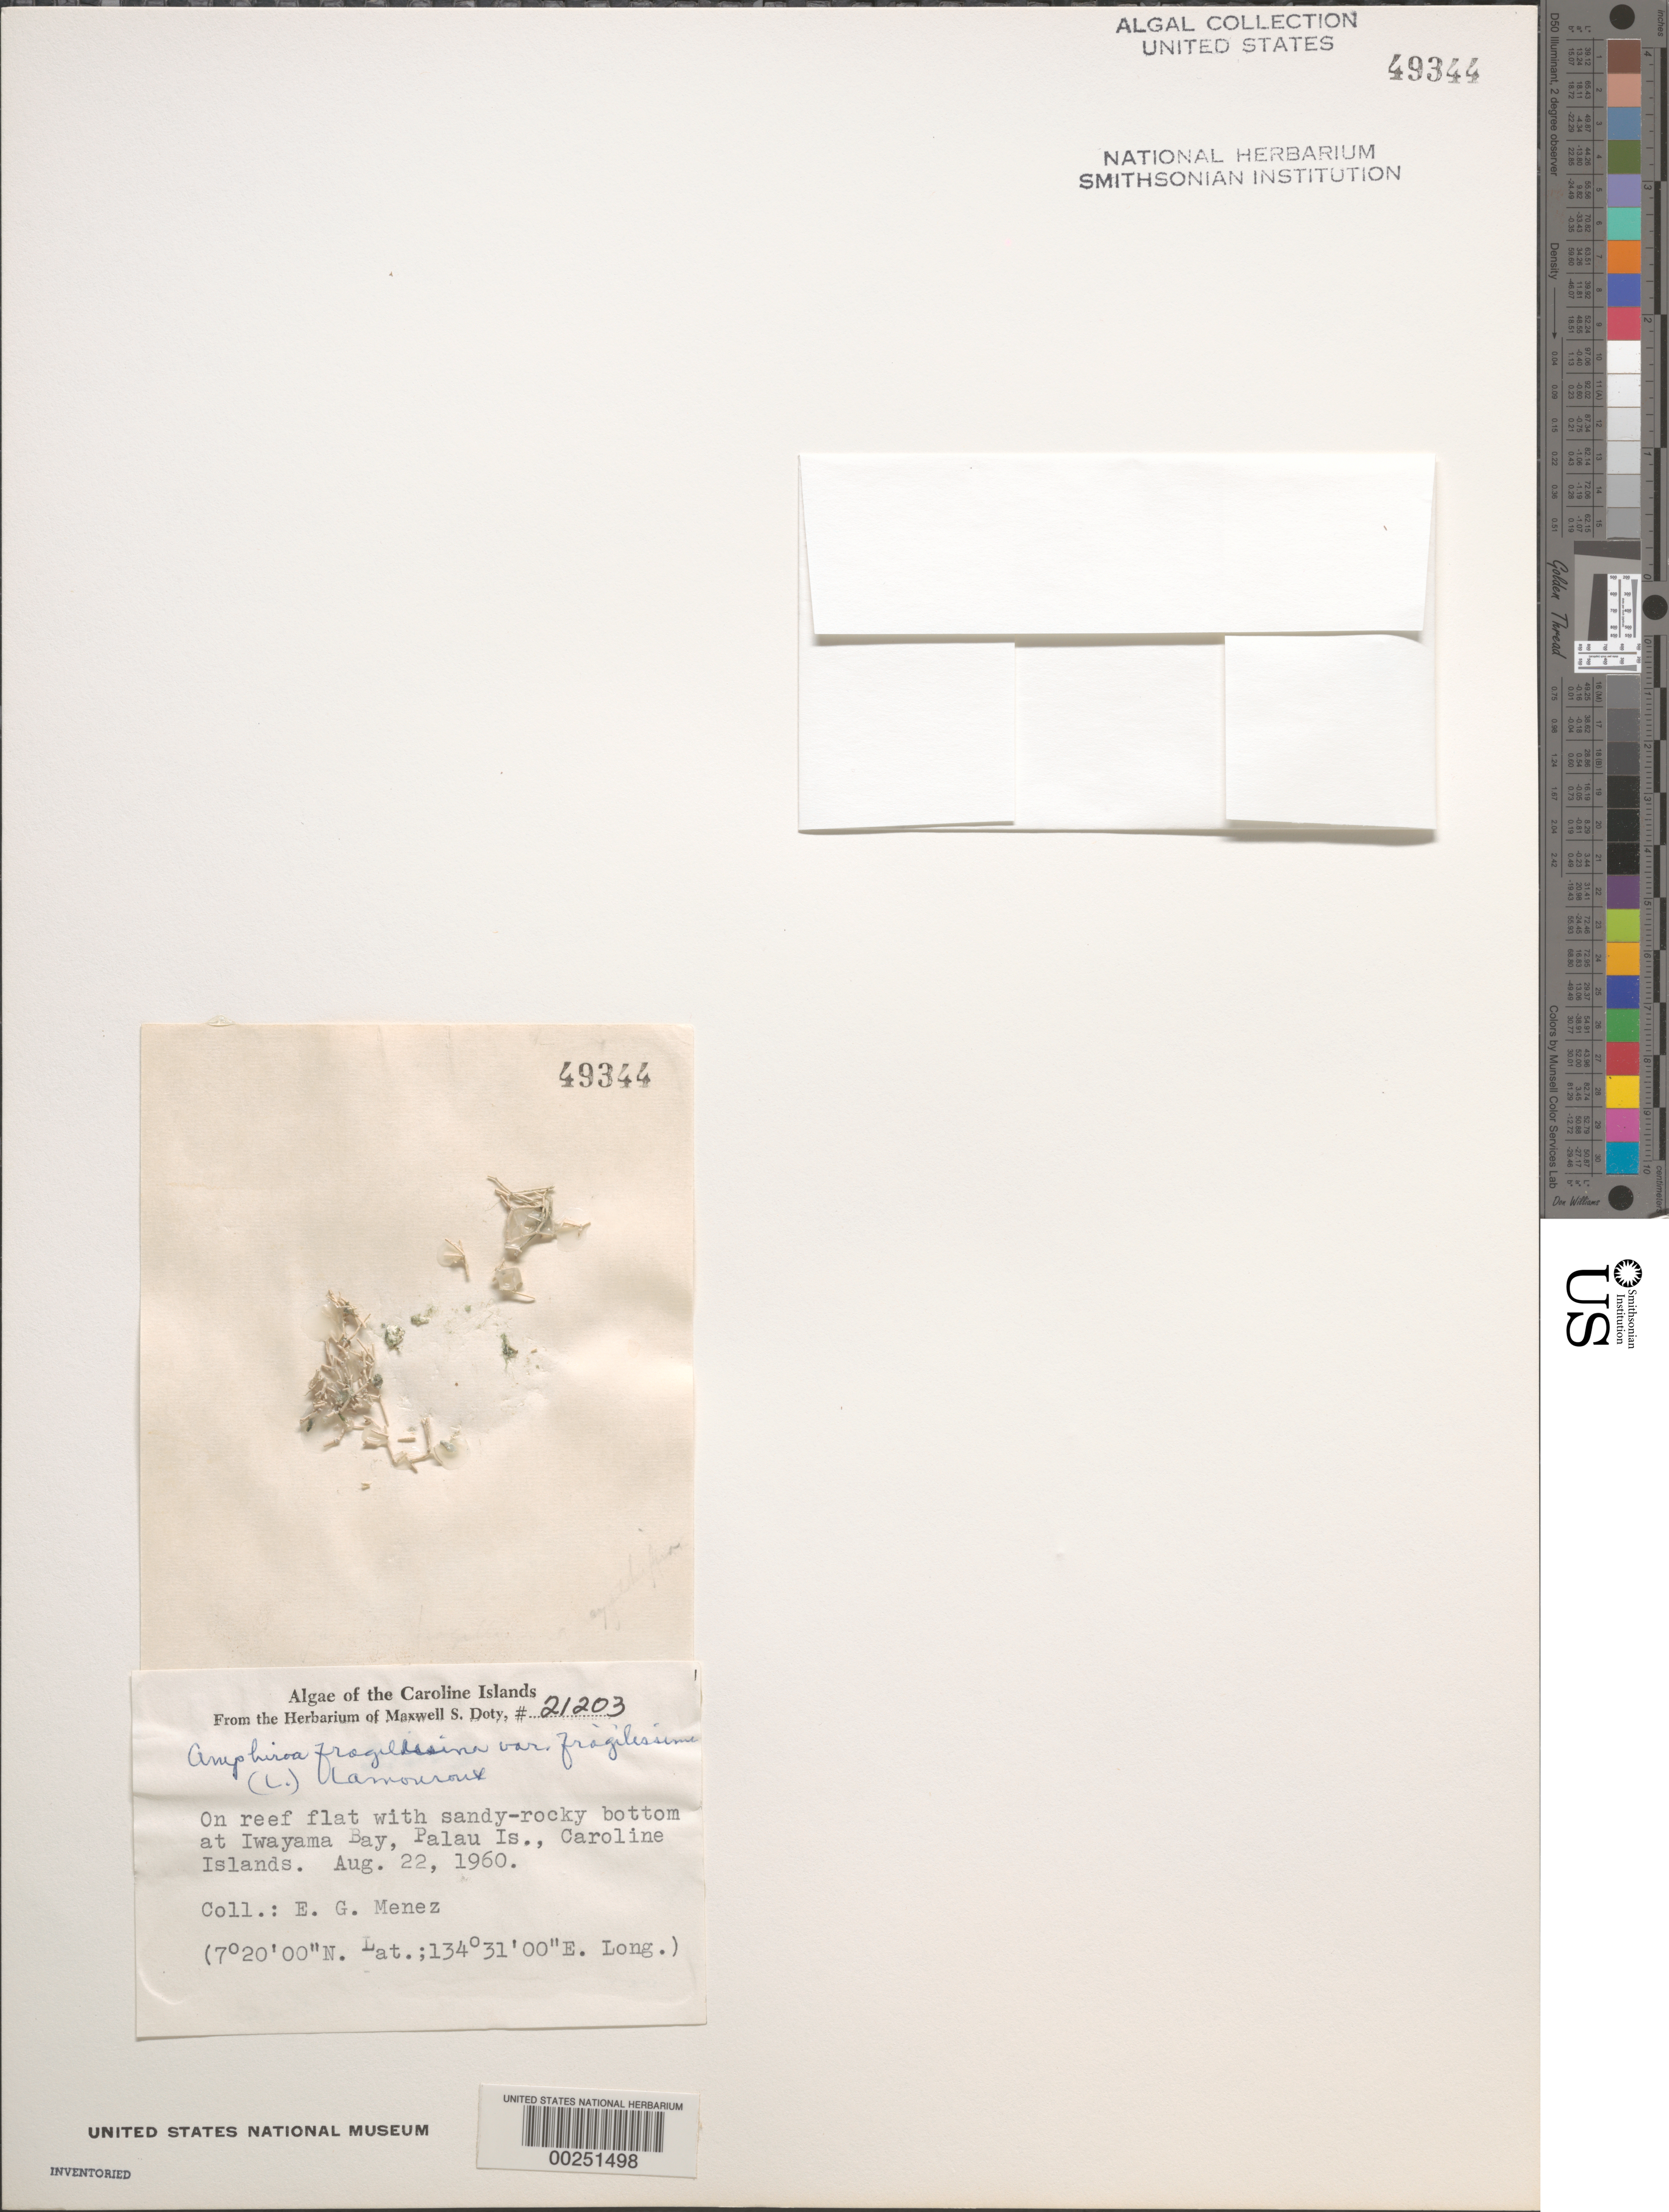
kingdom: Plantae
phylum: Rhodophyta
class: Florideophyceae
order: Corallinales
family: Lithophyllaceae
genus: Amphiroa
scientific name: Amphiroa fragilissima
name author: (L.) J.V.Lamouroux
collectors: Meñez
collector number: MSD 21203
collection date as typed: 22 Aug 1960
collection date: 1960-08-22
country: Palau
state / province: Koror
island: Oreor (Koror)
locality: Iwayama Bay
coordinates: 7 20' 00" N. Lat., 134 31' 00" E. Long.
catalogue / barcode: US 49344